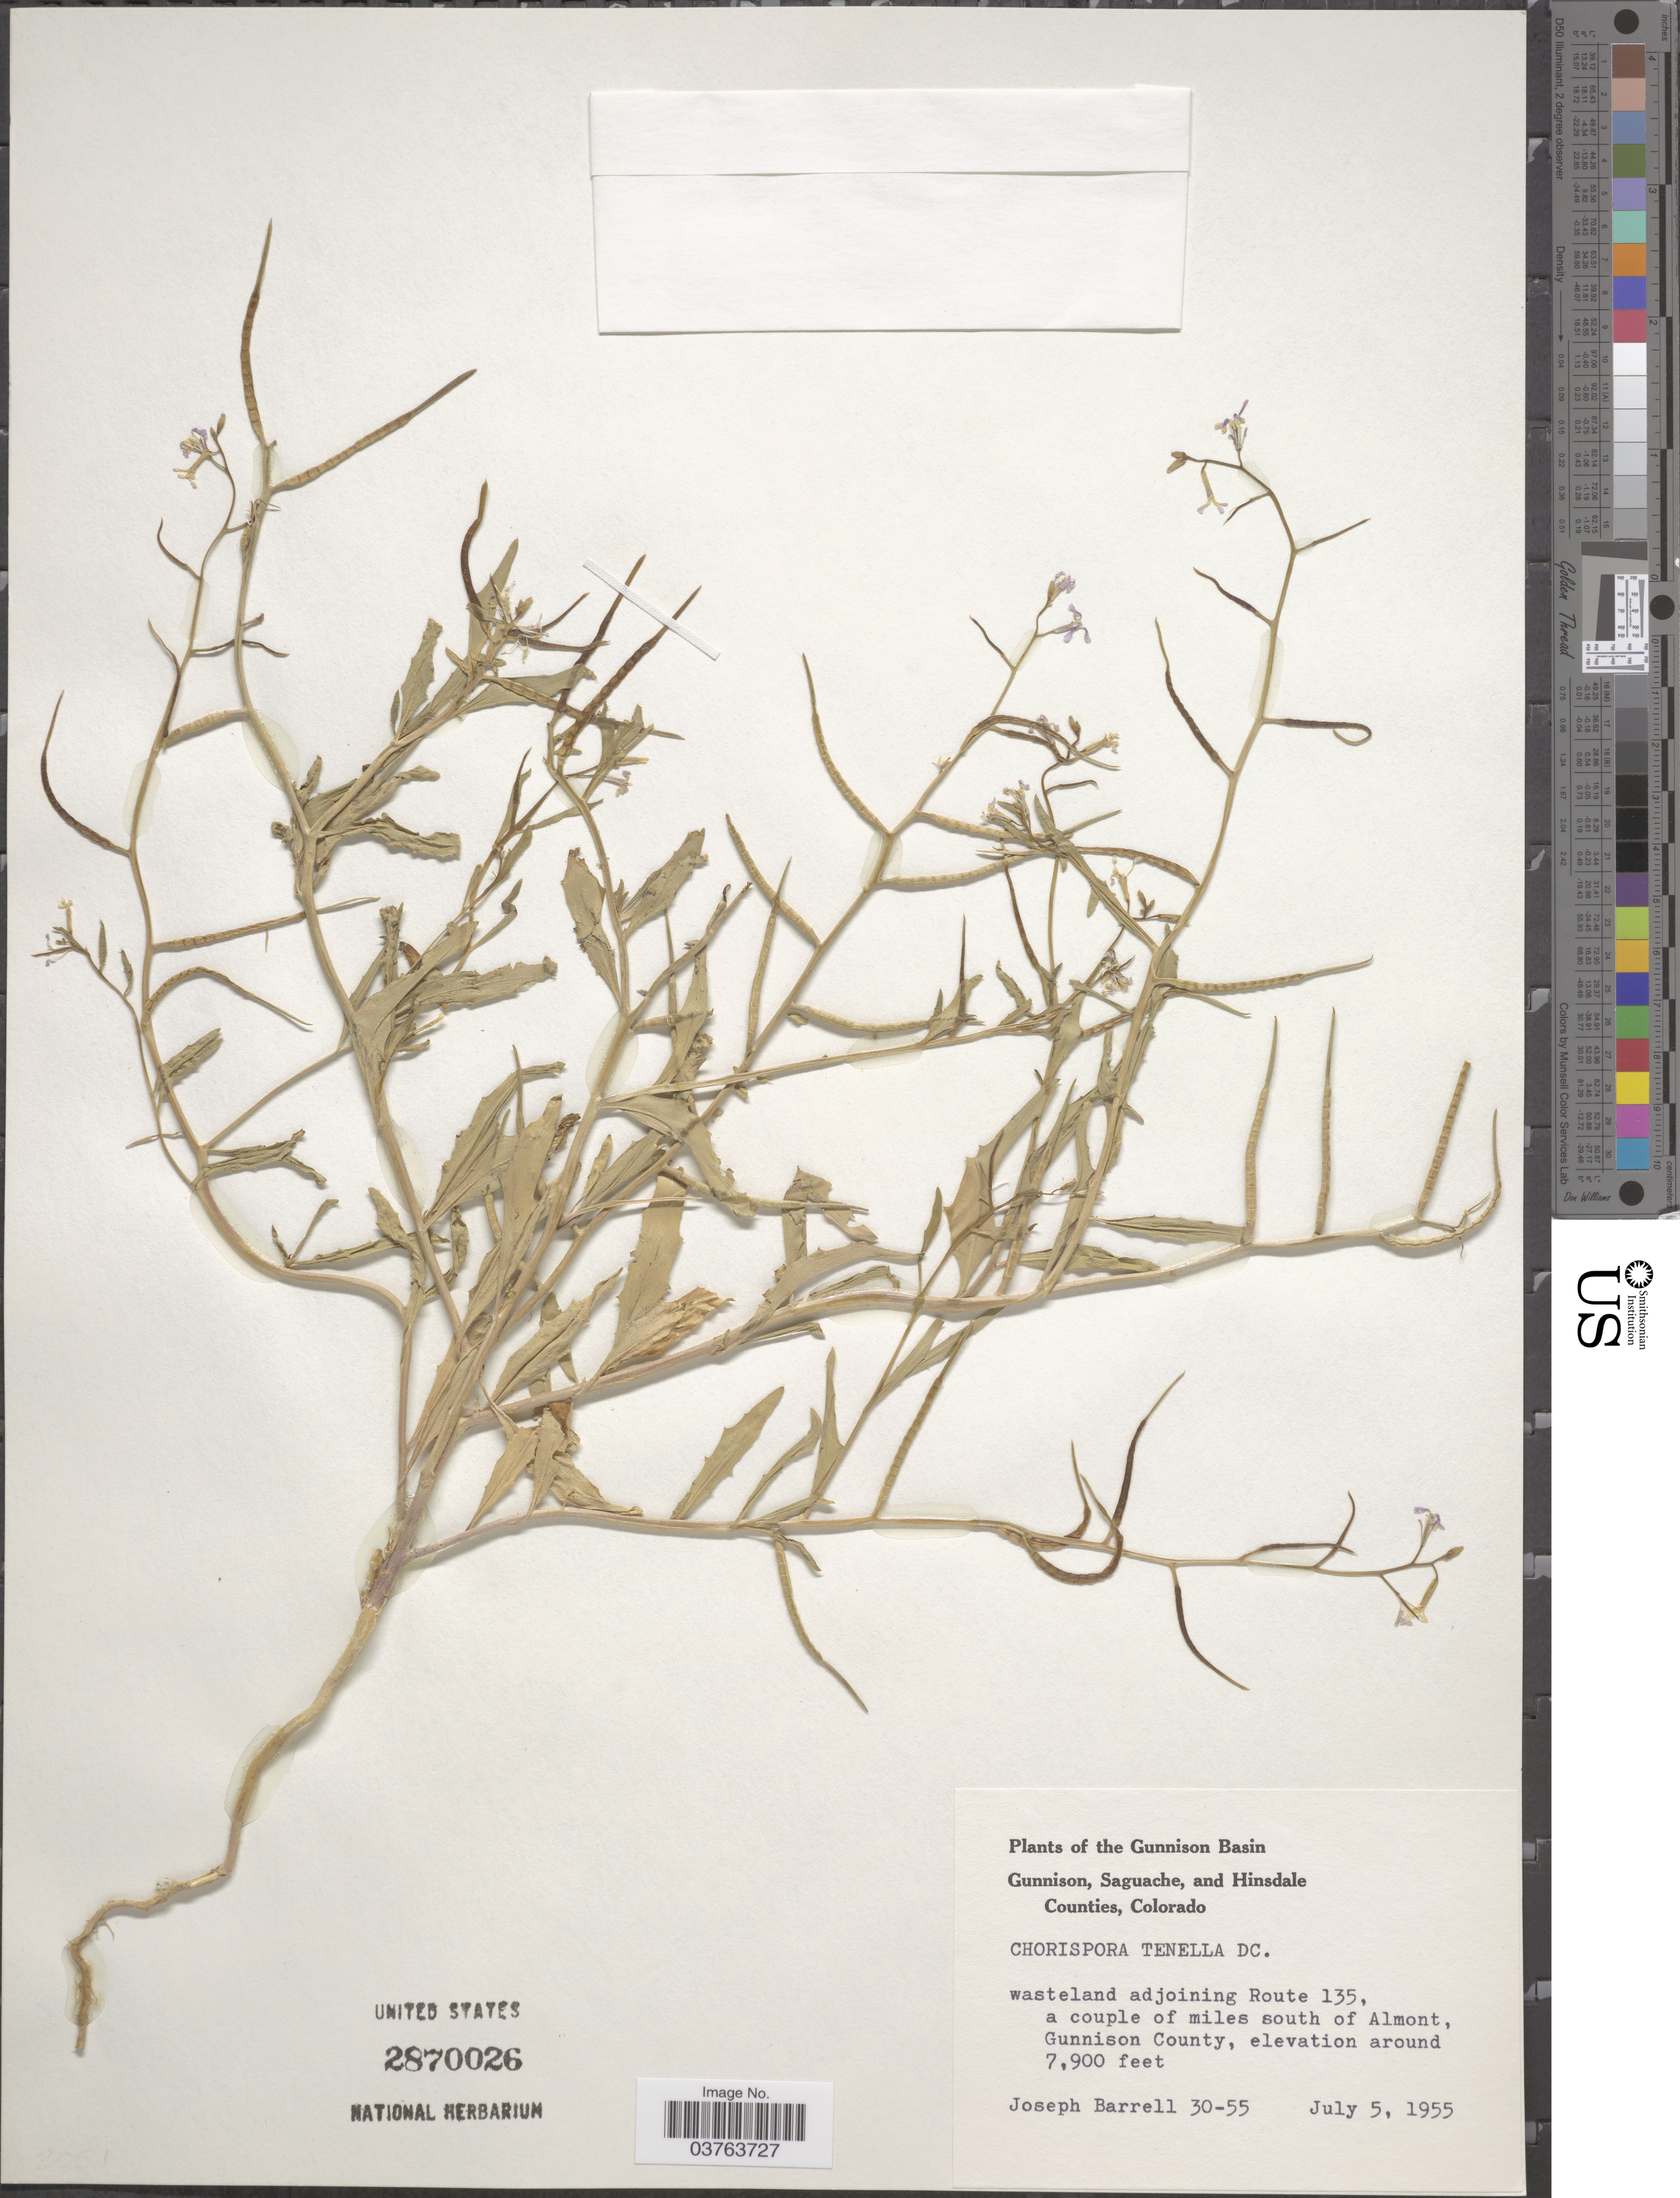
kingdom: Plantae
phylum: Tracheophyta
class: Magnoliopsida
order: Brassicales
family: Brassicaceae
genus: Chorispora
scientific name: Chorispora tenella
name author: DC.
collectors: J. Barrell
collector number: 30-55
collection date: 1955-07-05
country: United States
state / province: Colorado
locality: The Gunnison Basin. Wasteland adjoining Route 135, a couple of miles south of Almont, Gunnison County.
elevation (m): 2408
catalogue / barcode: US 2870026